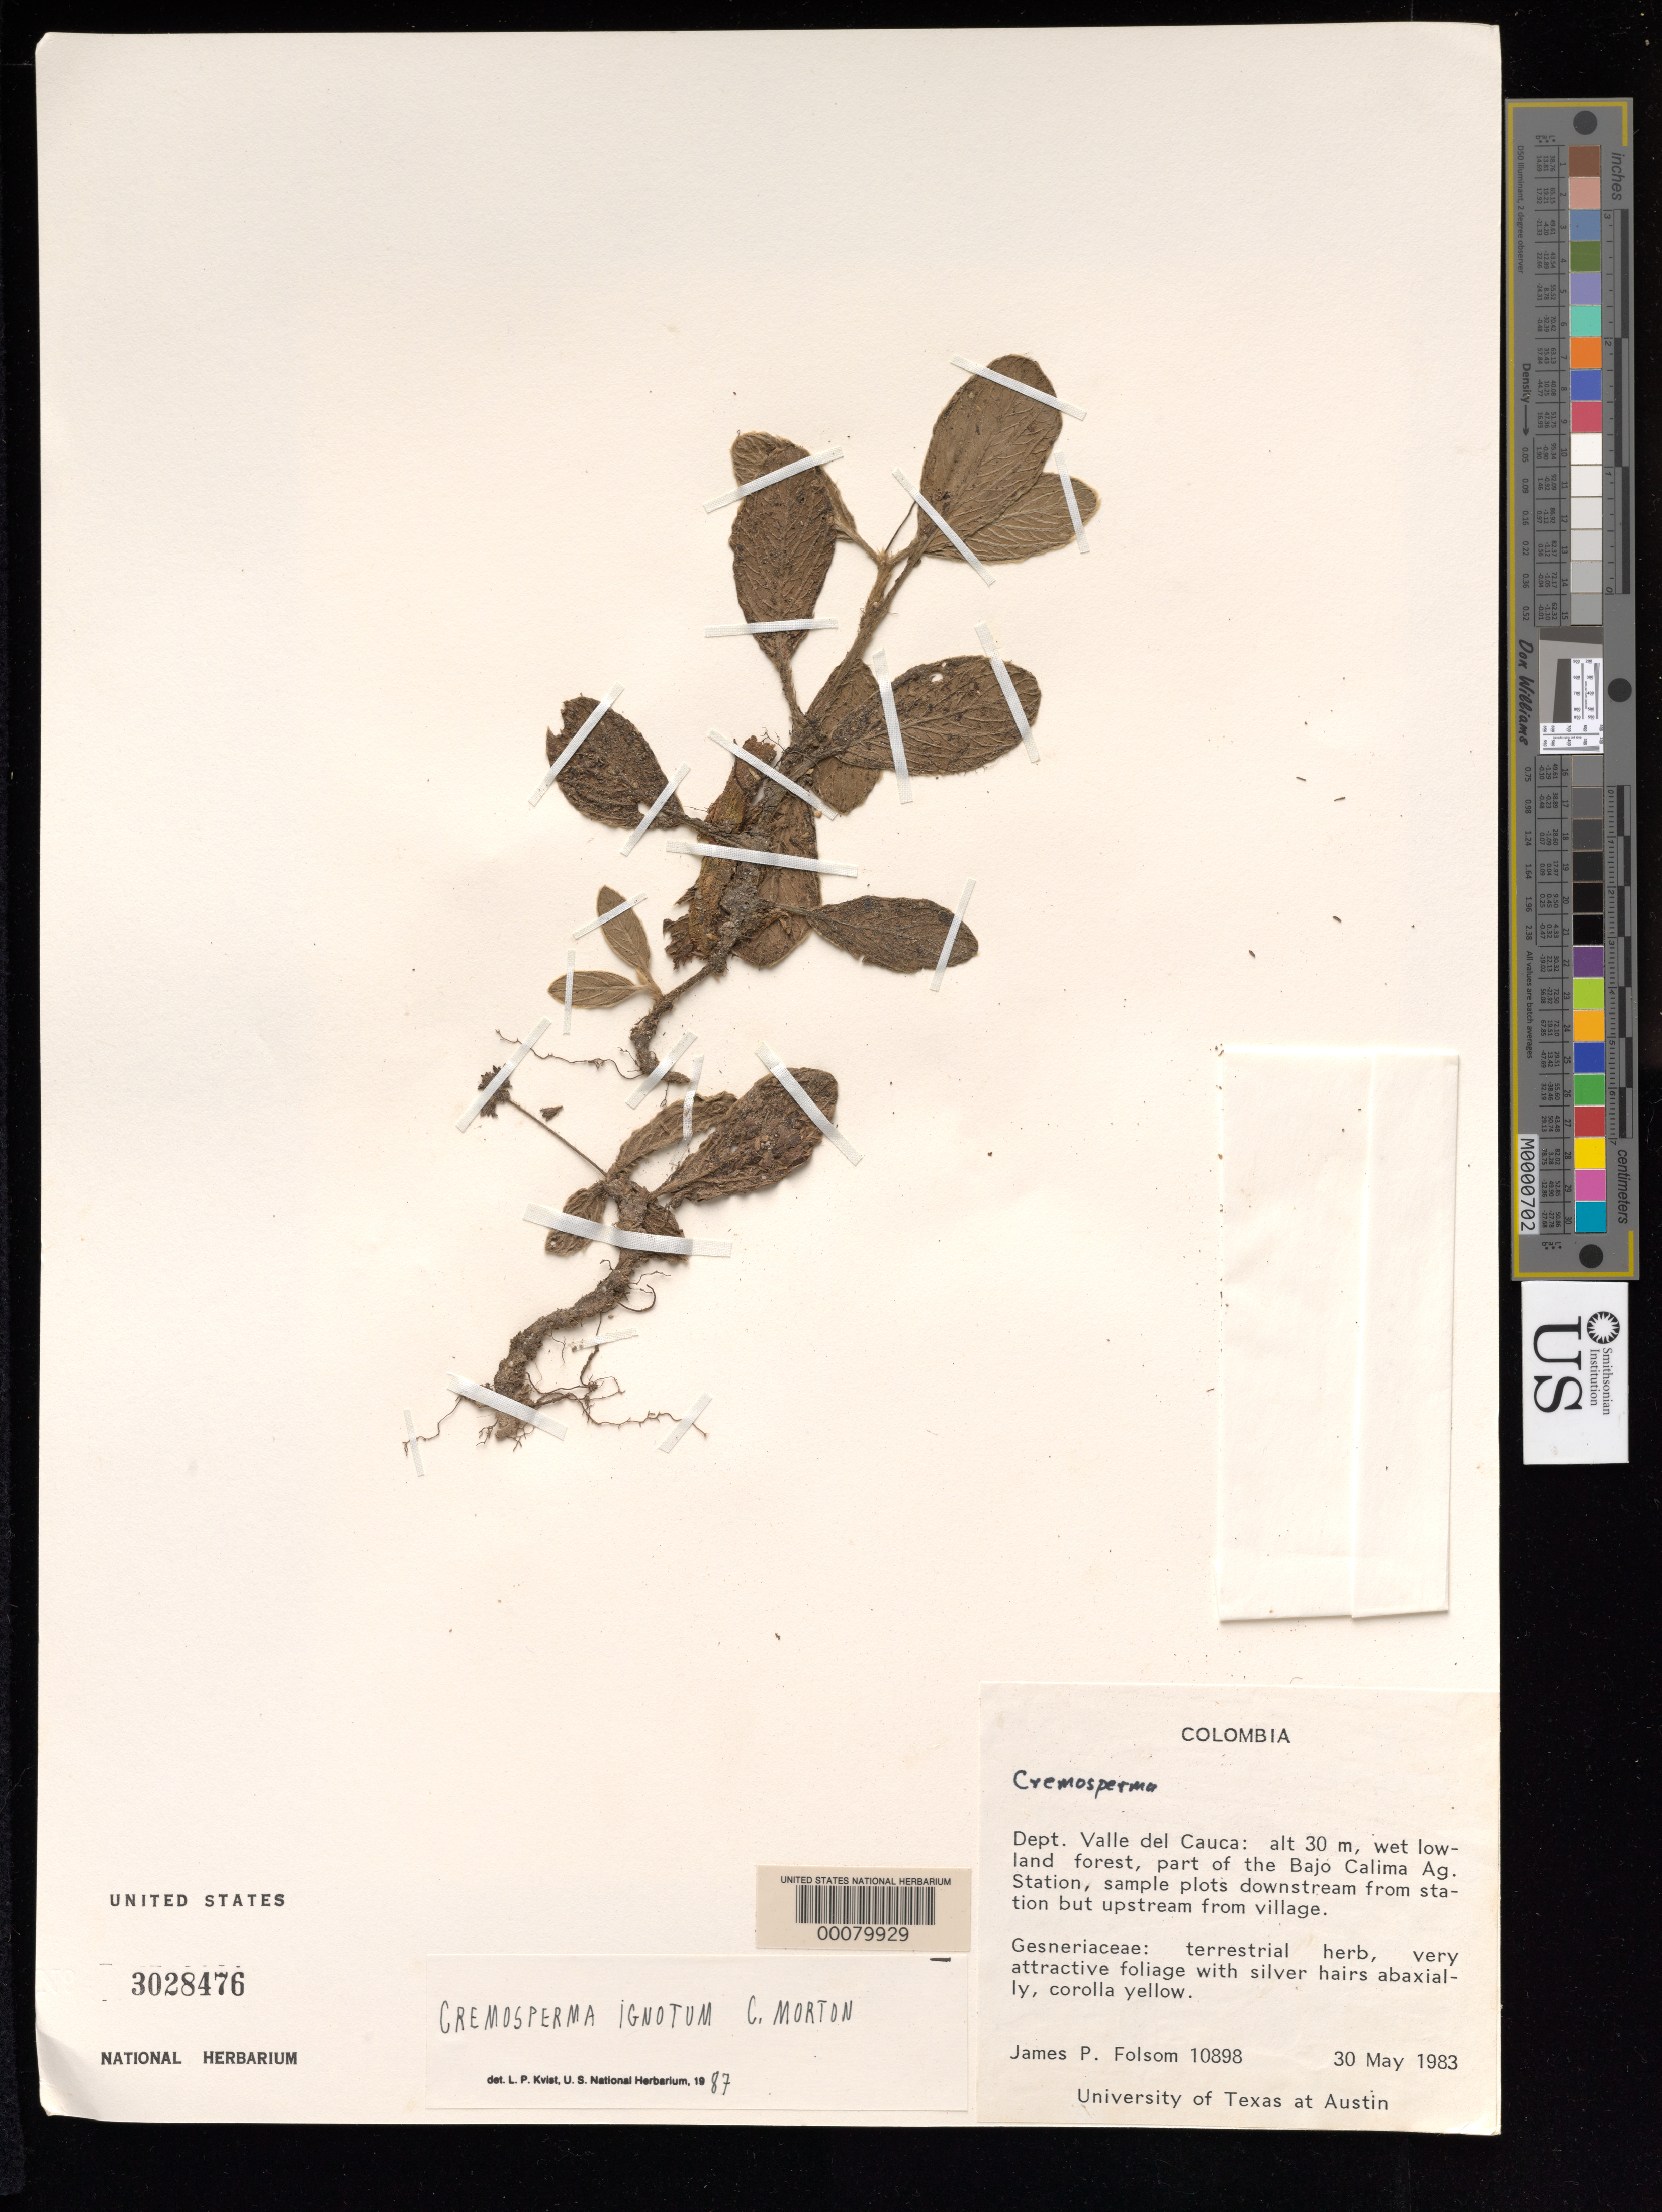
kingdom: Plantae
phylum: Tracheophyta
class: Magnoliopsida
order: Lamiales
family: Gesneriaceae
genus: Cremosperma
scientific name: Cremosperma ignotum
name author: C.V. Morton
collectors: J. P. Folsom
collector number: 10898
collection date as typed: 30 May 1983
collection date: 1983-05-30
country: Colombia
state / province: Valle del Cauca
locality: Part of the Bajo Calima Ag Station, sample plots downstream from station but upstream from village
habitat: Wet lowland forest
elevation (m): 30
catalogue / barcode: US 3028476